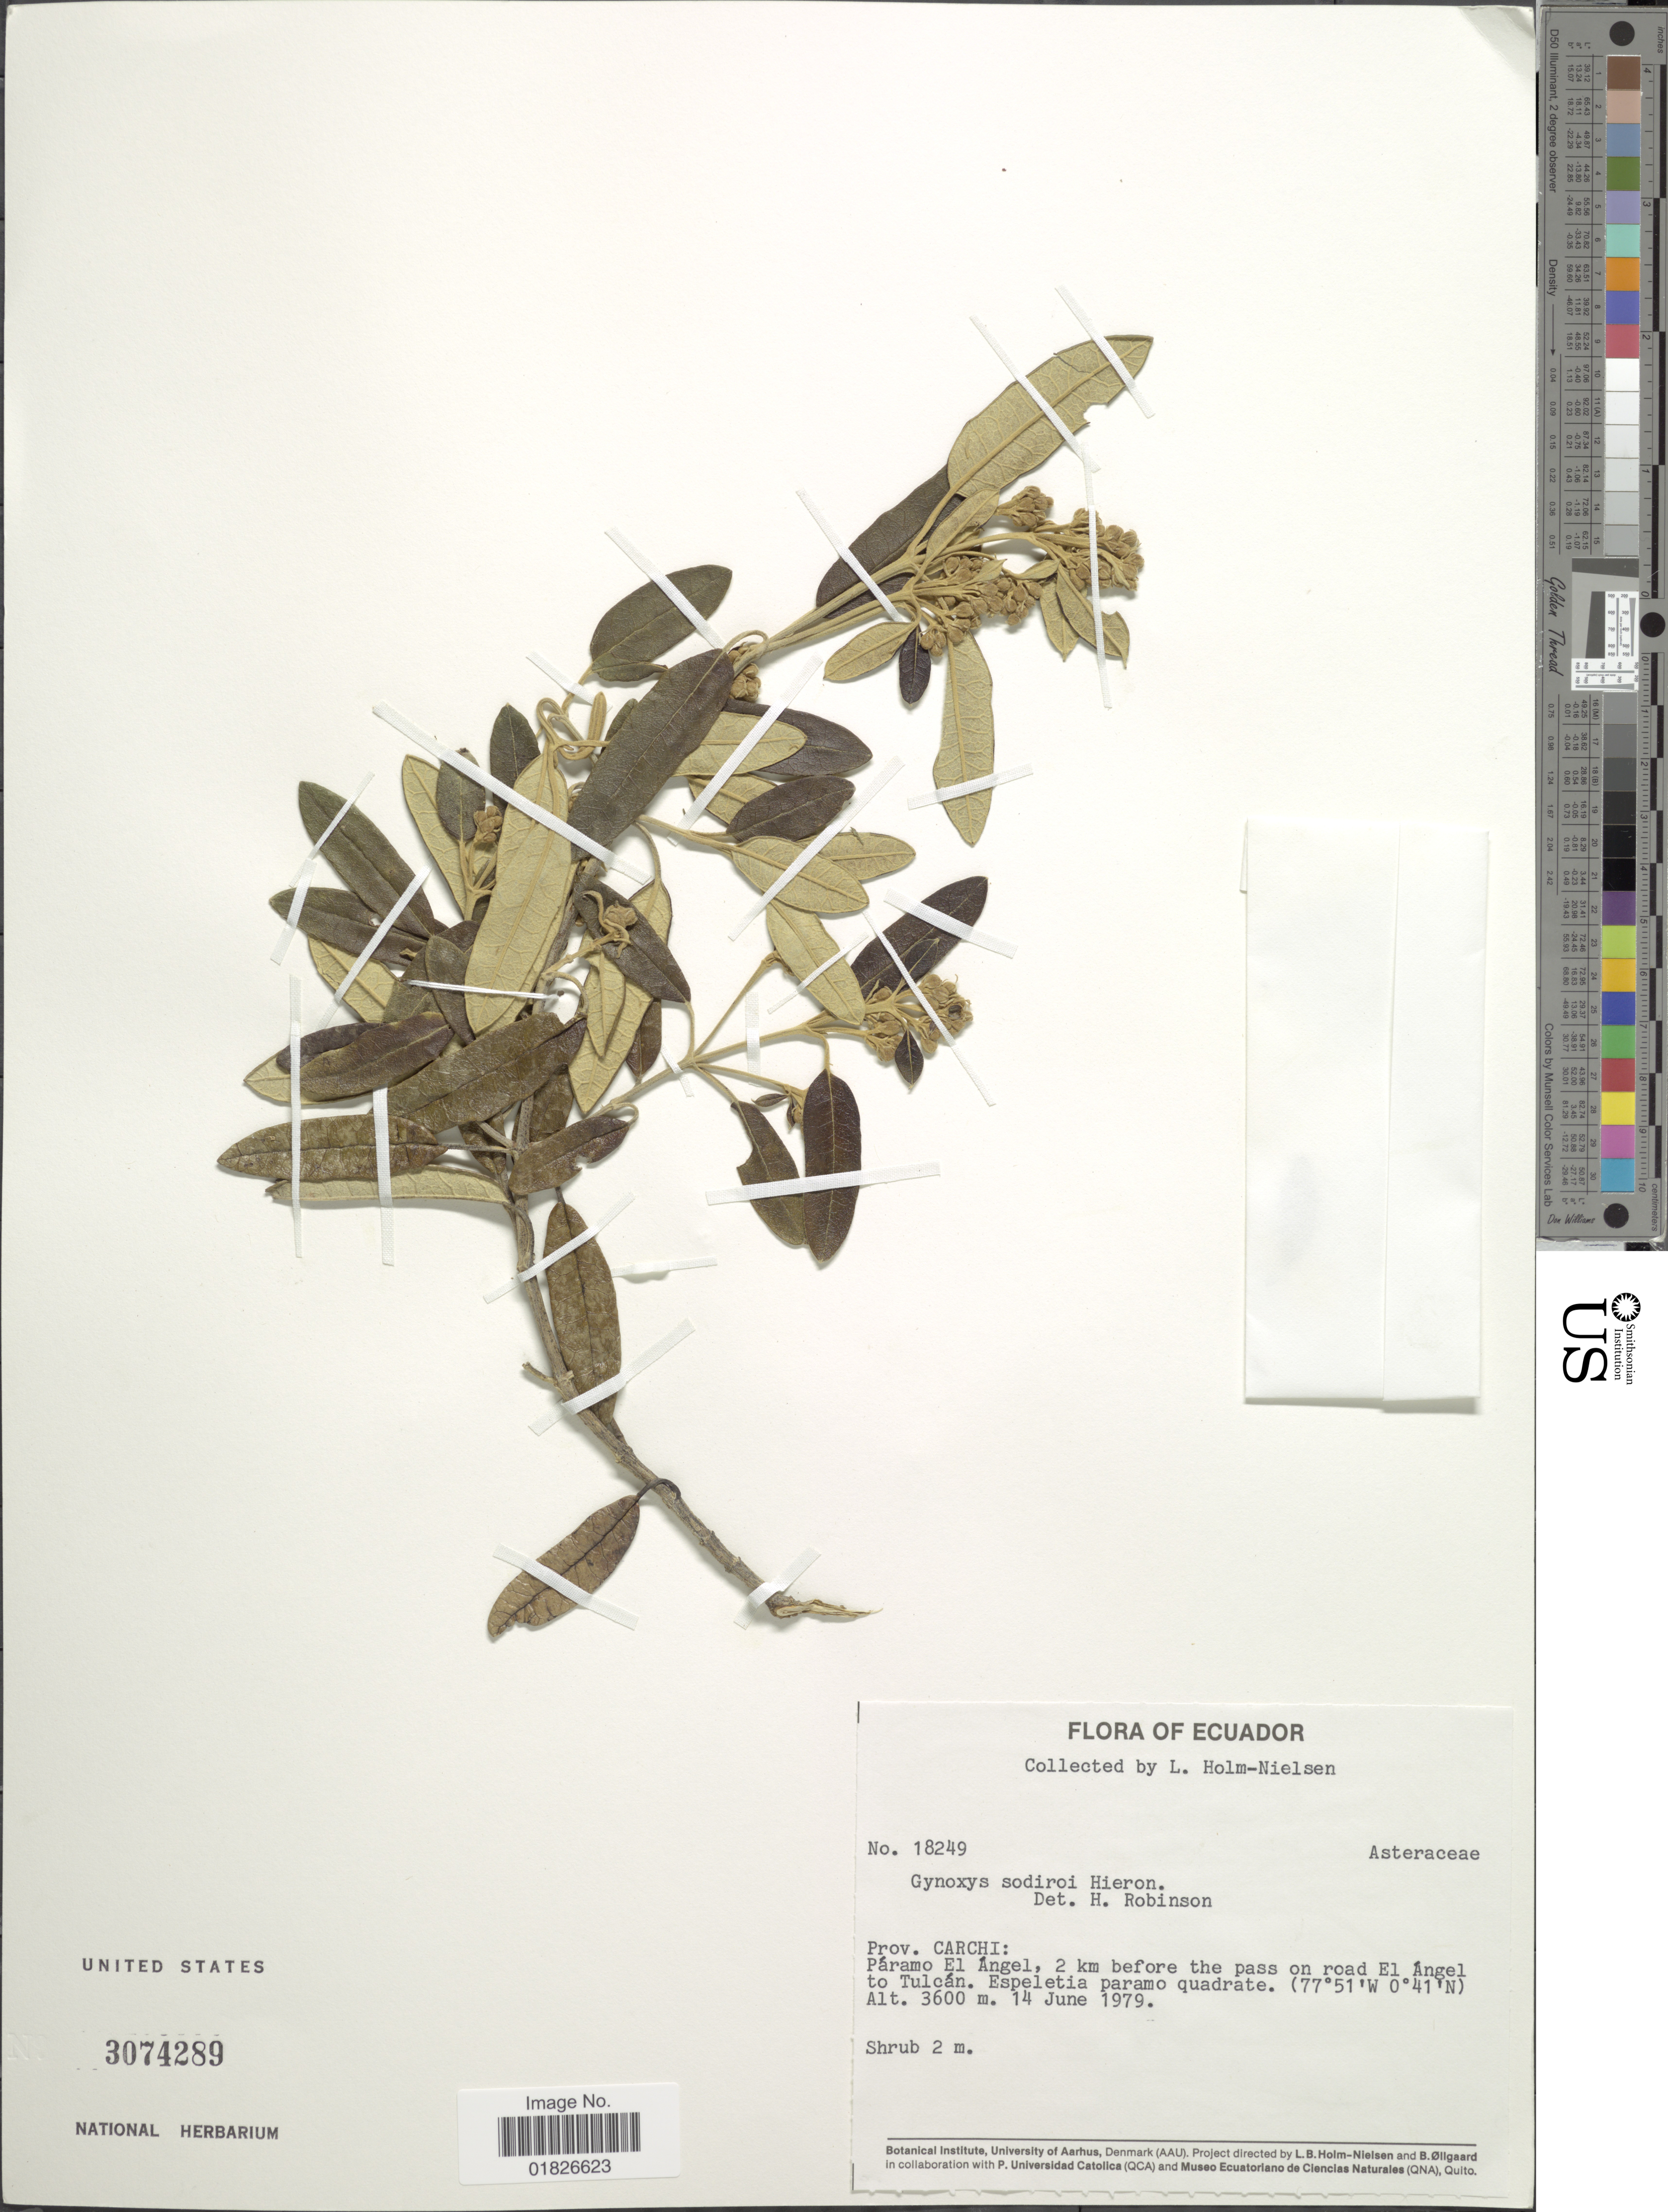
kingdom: Plantae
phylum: Tracheophyta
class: Magnoliopsida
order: Asterales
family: Asteraceae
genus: Gynoxys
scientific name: Gynoxys sodiroi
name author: Hieron.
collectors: L. B. Holm-Nielsen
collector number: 18249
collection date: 1979-06-14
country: Ecuador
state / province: Carchi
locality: Paramo El Angel, 2 km before the pass on road El Angel to Tulcan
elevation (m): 3600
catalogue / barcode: US 3074289